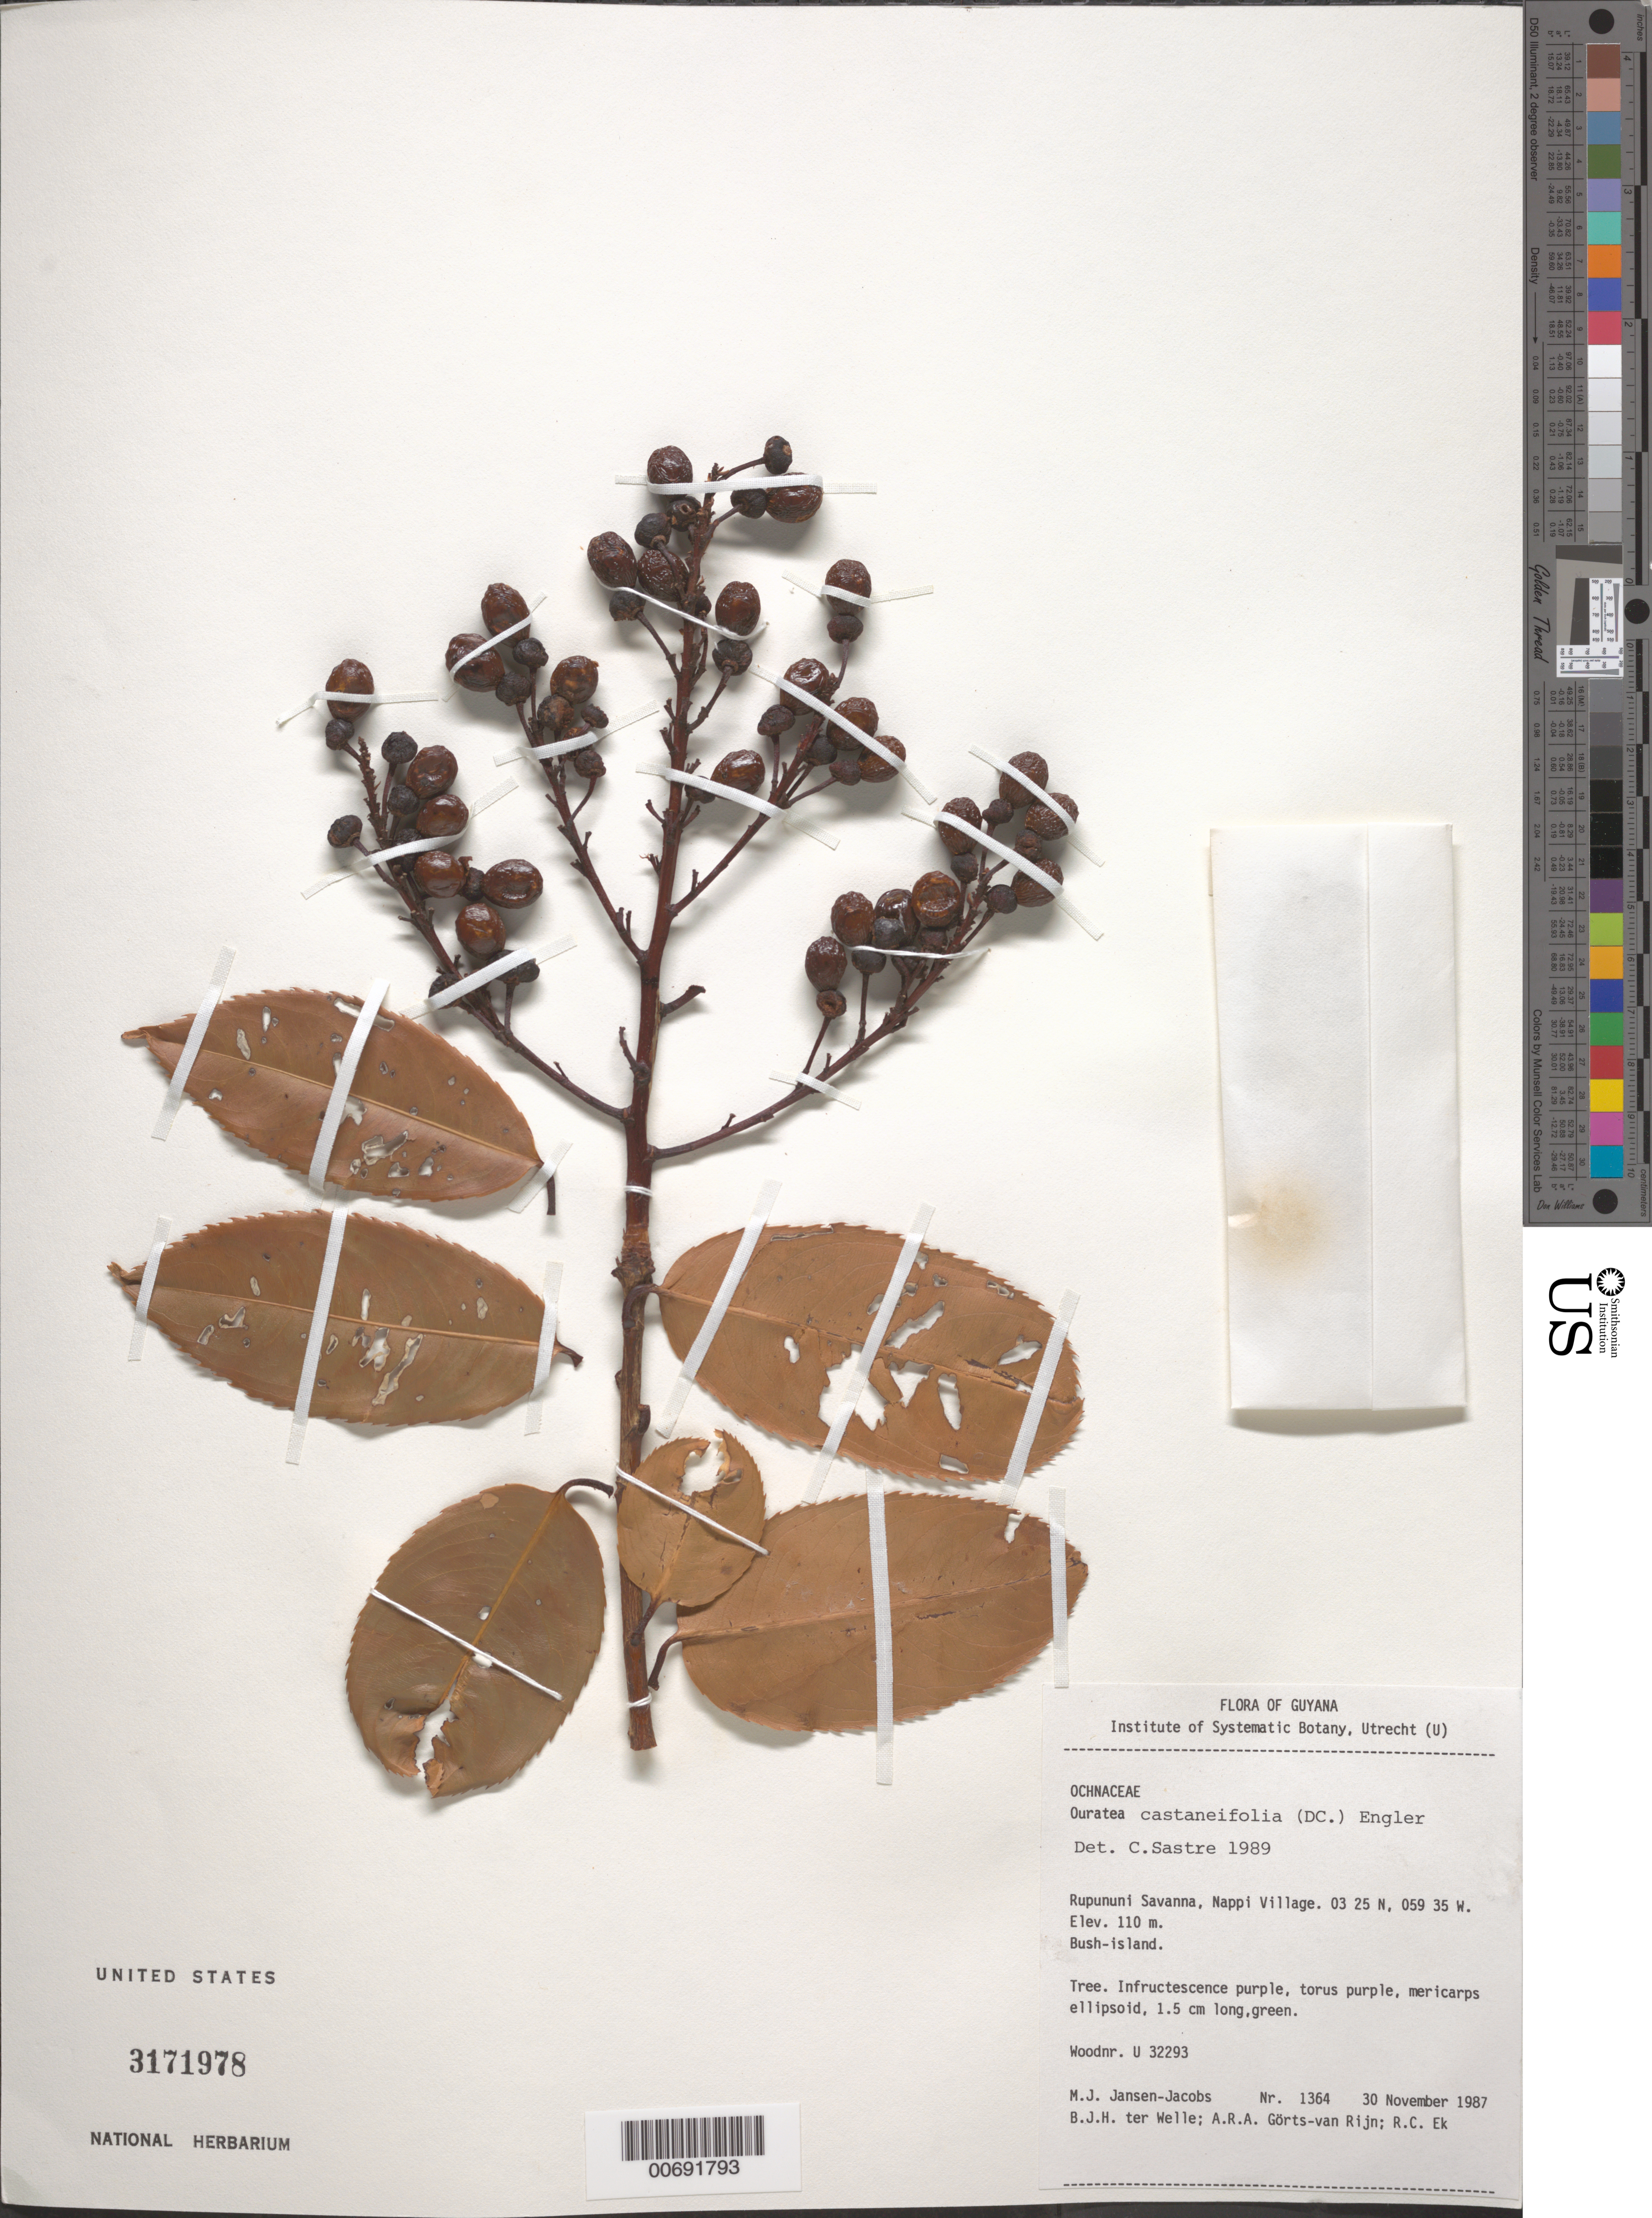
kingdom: Plantae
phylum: Tracheophyta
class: Magnoliopsida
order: Malpighiales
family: Ochnaceae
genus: Ouratea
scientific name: Ouratea castaneifolia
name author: (DC.) Engl.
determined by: Sastre, C. H. L.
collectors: M. J. Jansen-Jacobs, B. Welle, A. .R. A. Görts-van Rijn & R. C. Ek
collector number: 1364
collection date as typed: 30-Nov-87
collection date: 1987-11-30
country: Guyana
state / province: U. Takutu-U. Essequibo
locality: Nappi Village, Rupununi Savanna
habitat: Bush island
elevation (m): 110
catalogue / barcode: US 3171978